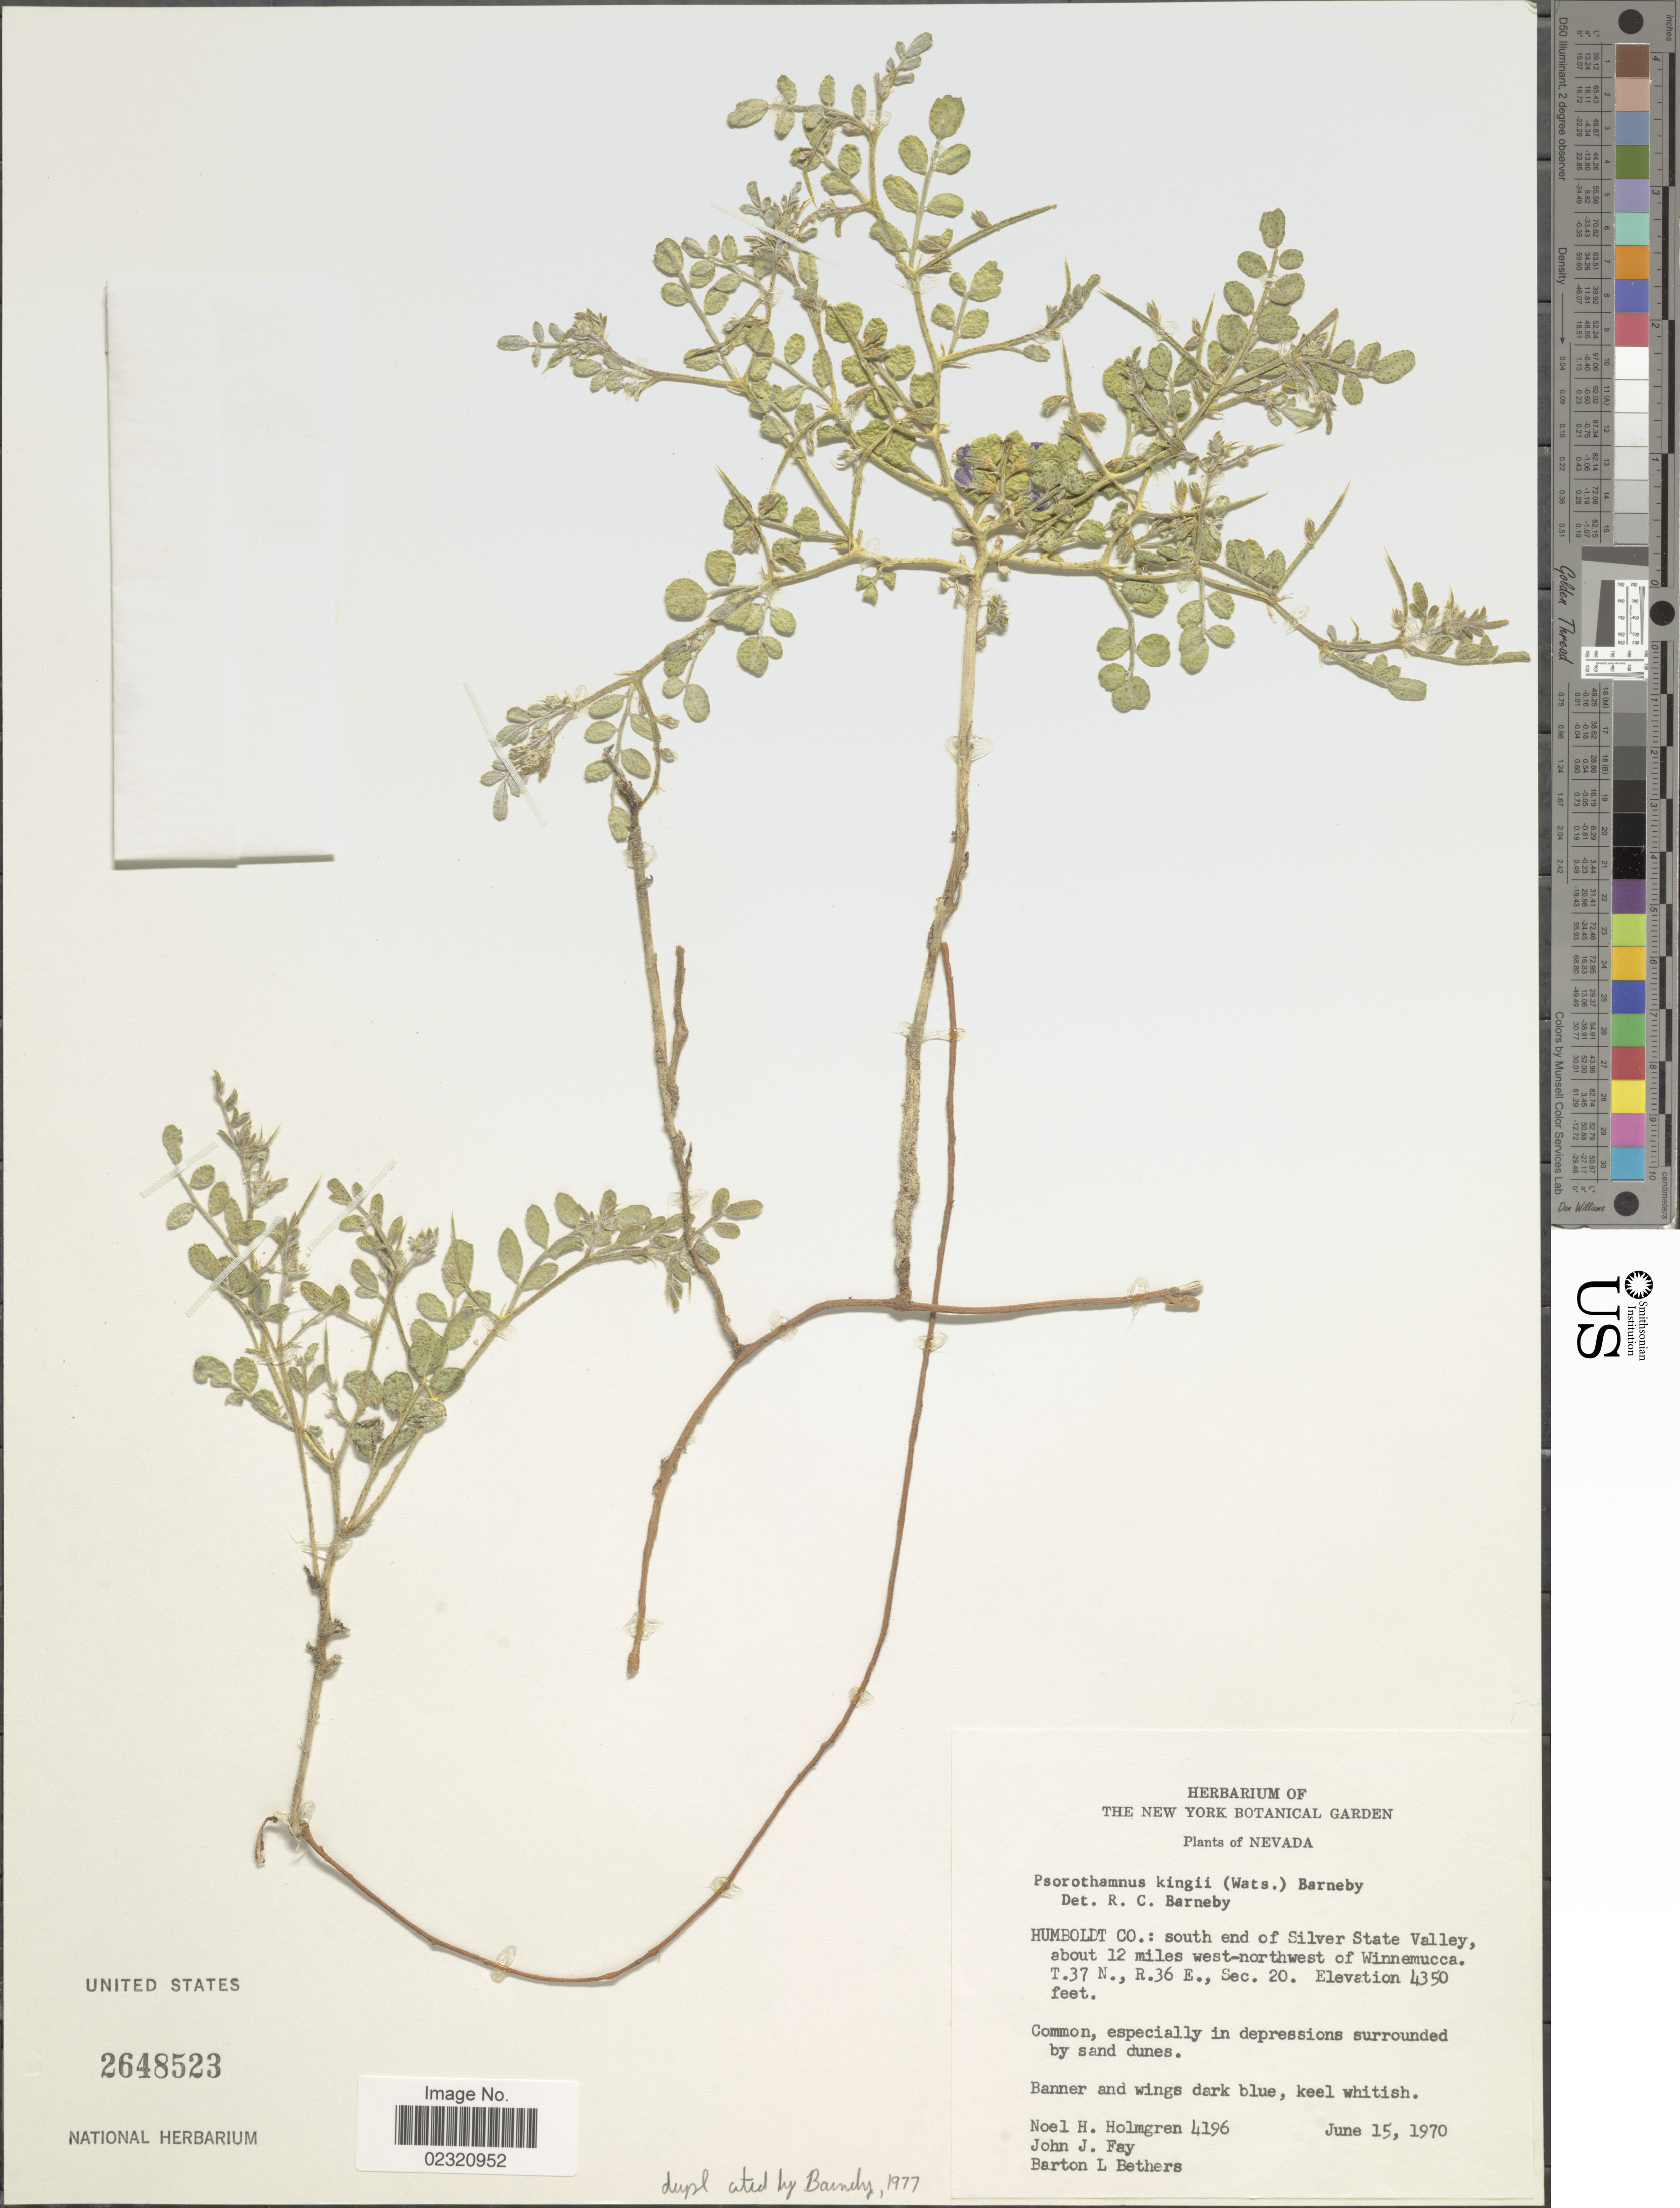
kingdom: Plantae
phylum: Tracheophyta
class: Magnoliopsida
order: Fabales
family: Fabaceae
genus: Psorothamnus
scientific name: Psorothamnus kingii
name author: (S. Watson) Barneby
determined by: Barneby, Rupert C., (NY)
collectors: N. H. Holmgren, J. Fay & B. Bethers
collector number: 4196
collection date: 1970-06-15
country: United States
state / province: Nevada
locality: Humboldt Co.: south end of Silver State Valley, about 12 miles west-northwest of Winnemucca. T37N, R36E, Sec. 20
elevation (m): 1326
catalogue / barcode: US 2648523